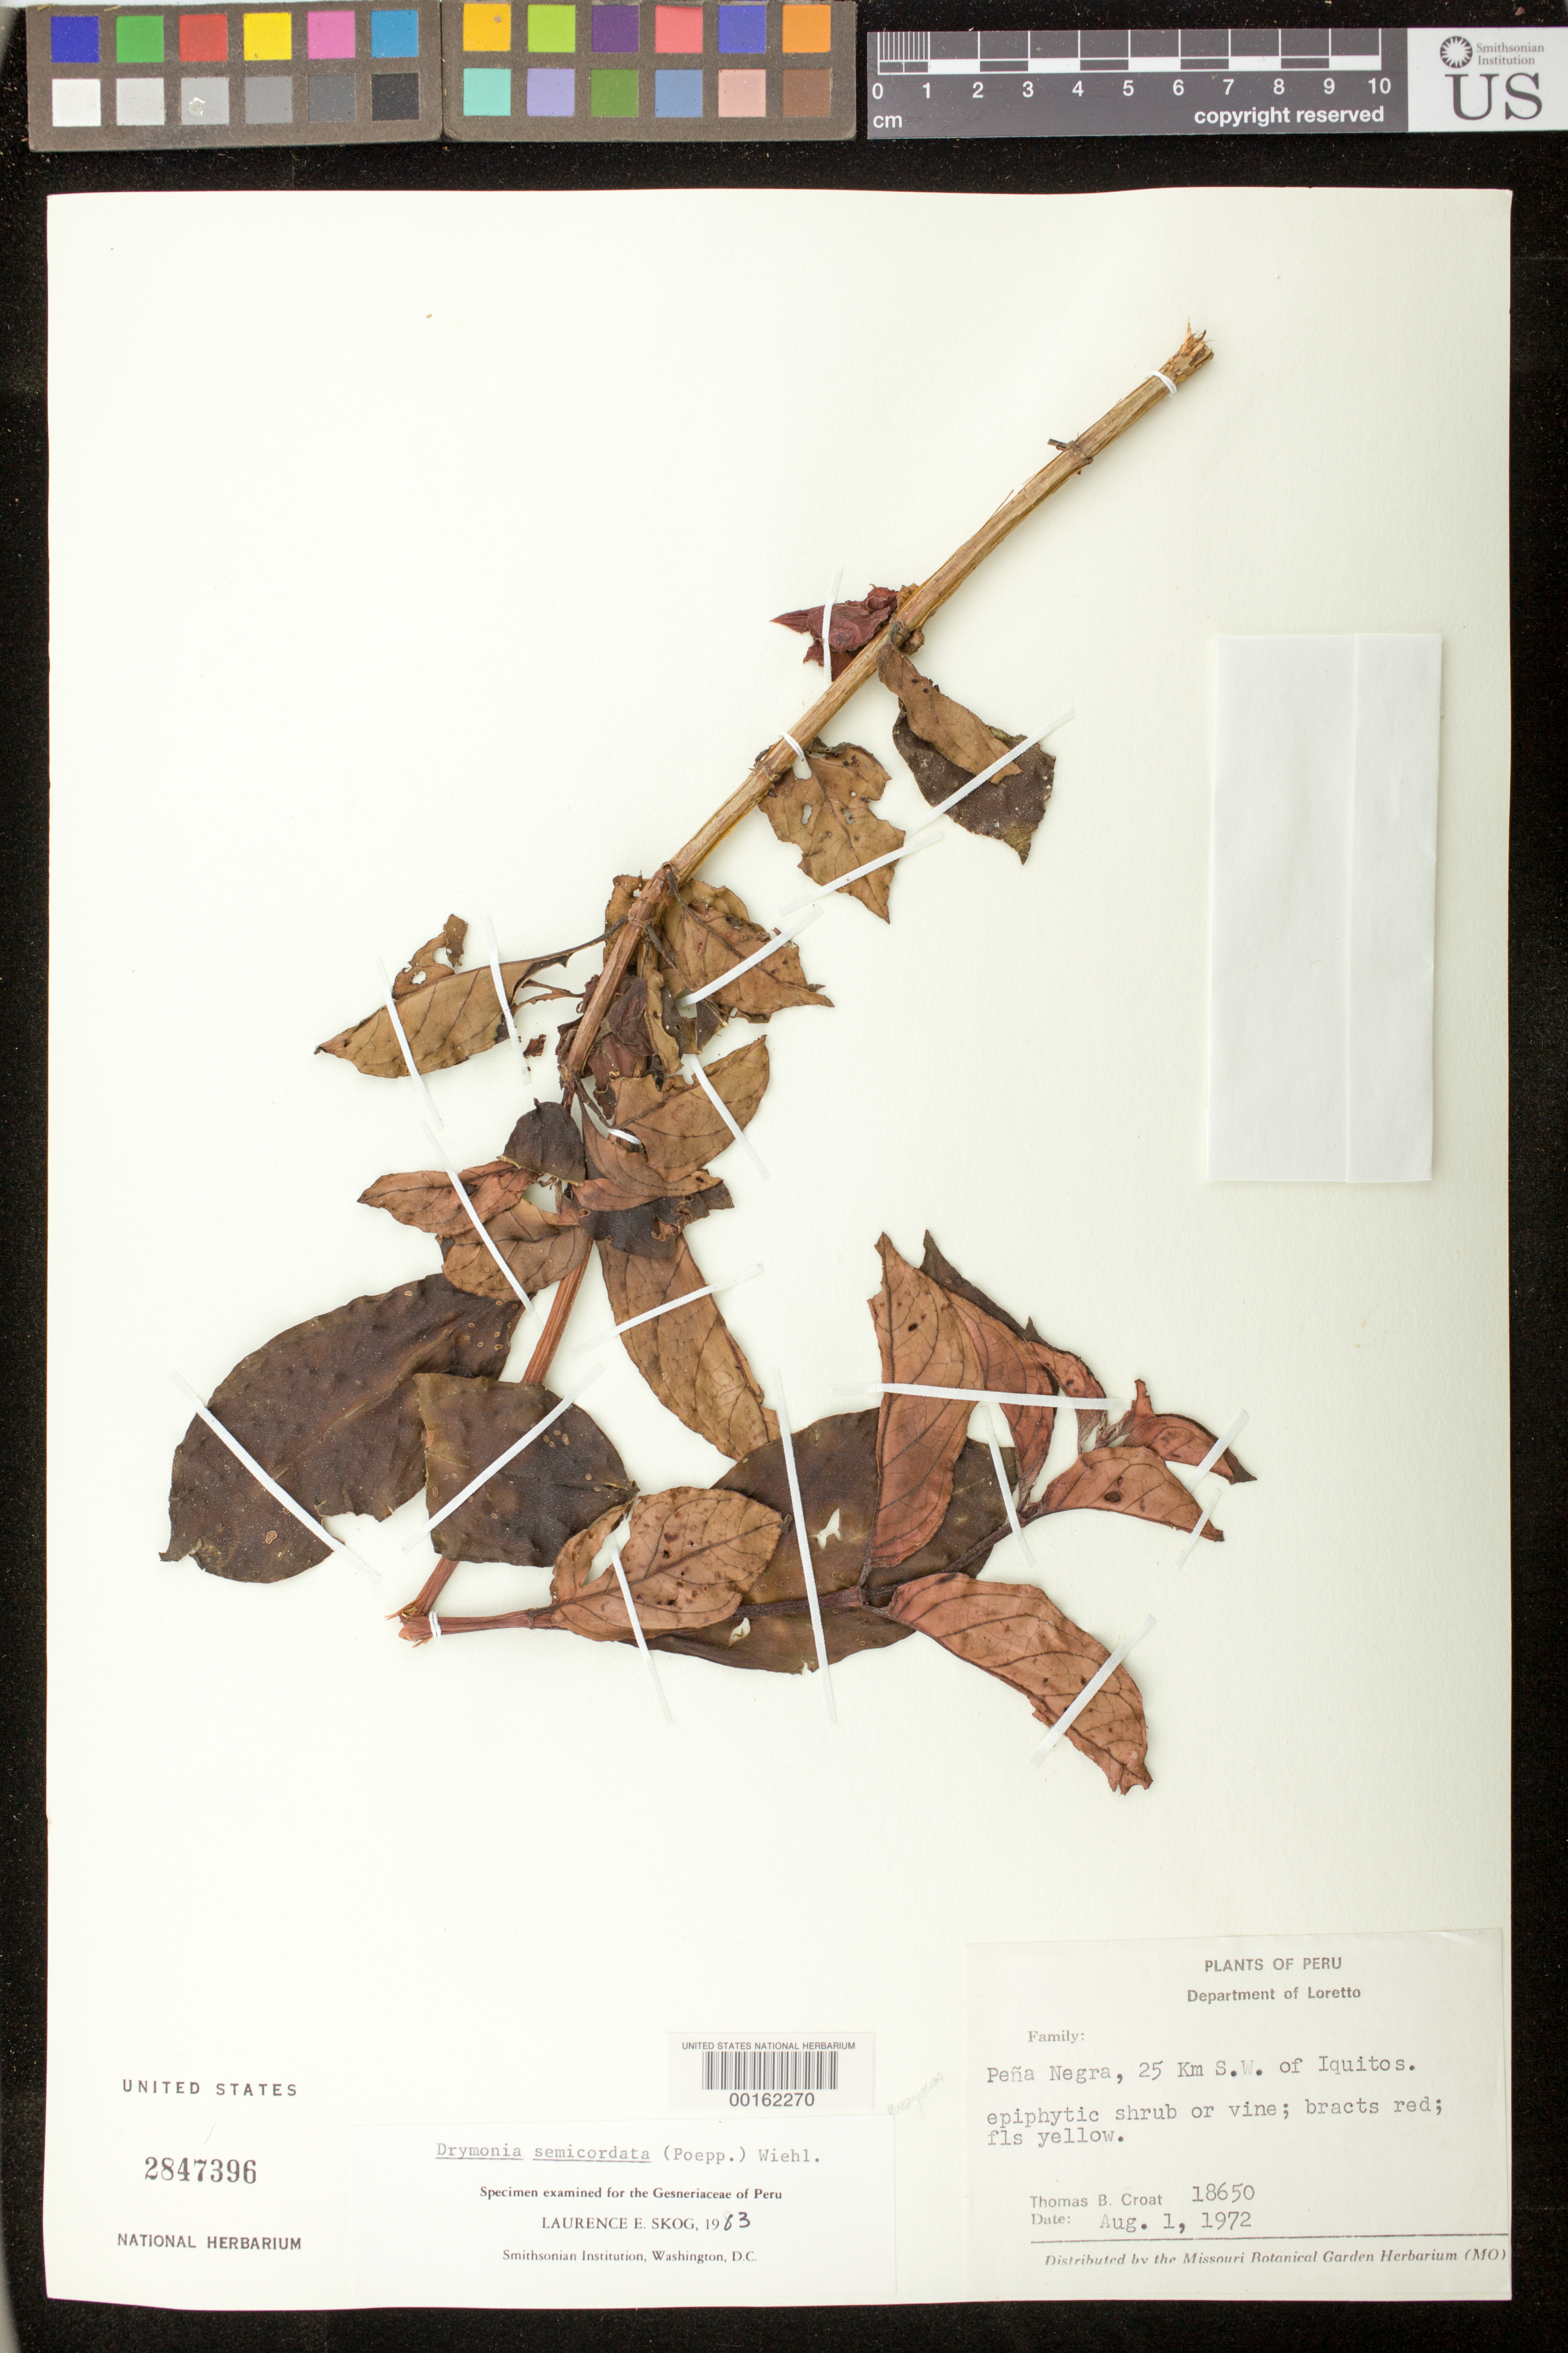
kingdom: Plantae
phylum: Tracheophyta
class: Magnoliopsida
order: Lamiales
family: Gesneriaceae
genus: Drymonia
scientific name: Drymonia semicordata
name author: (Poepp.) Wiehler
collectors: T. B. Croat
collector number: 18650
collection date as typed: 01 Aug 1972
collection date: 1972-08-01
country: Peru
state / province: Loreto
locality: Pena Negra, 25 km SW of Iquitos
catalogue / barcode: US 2847396